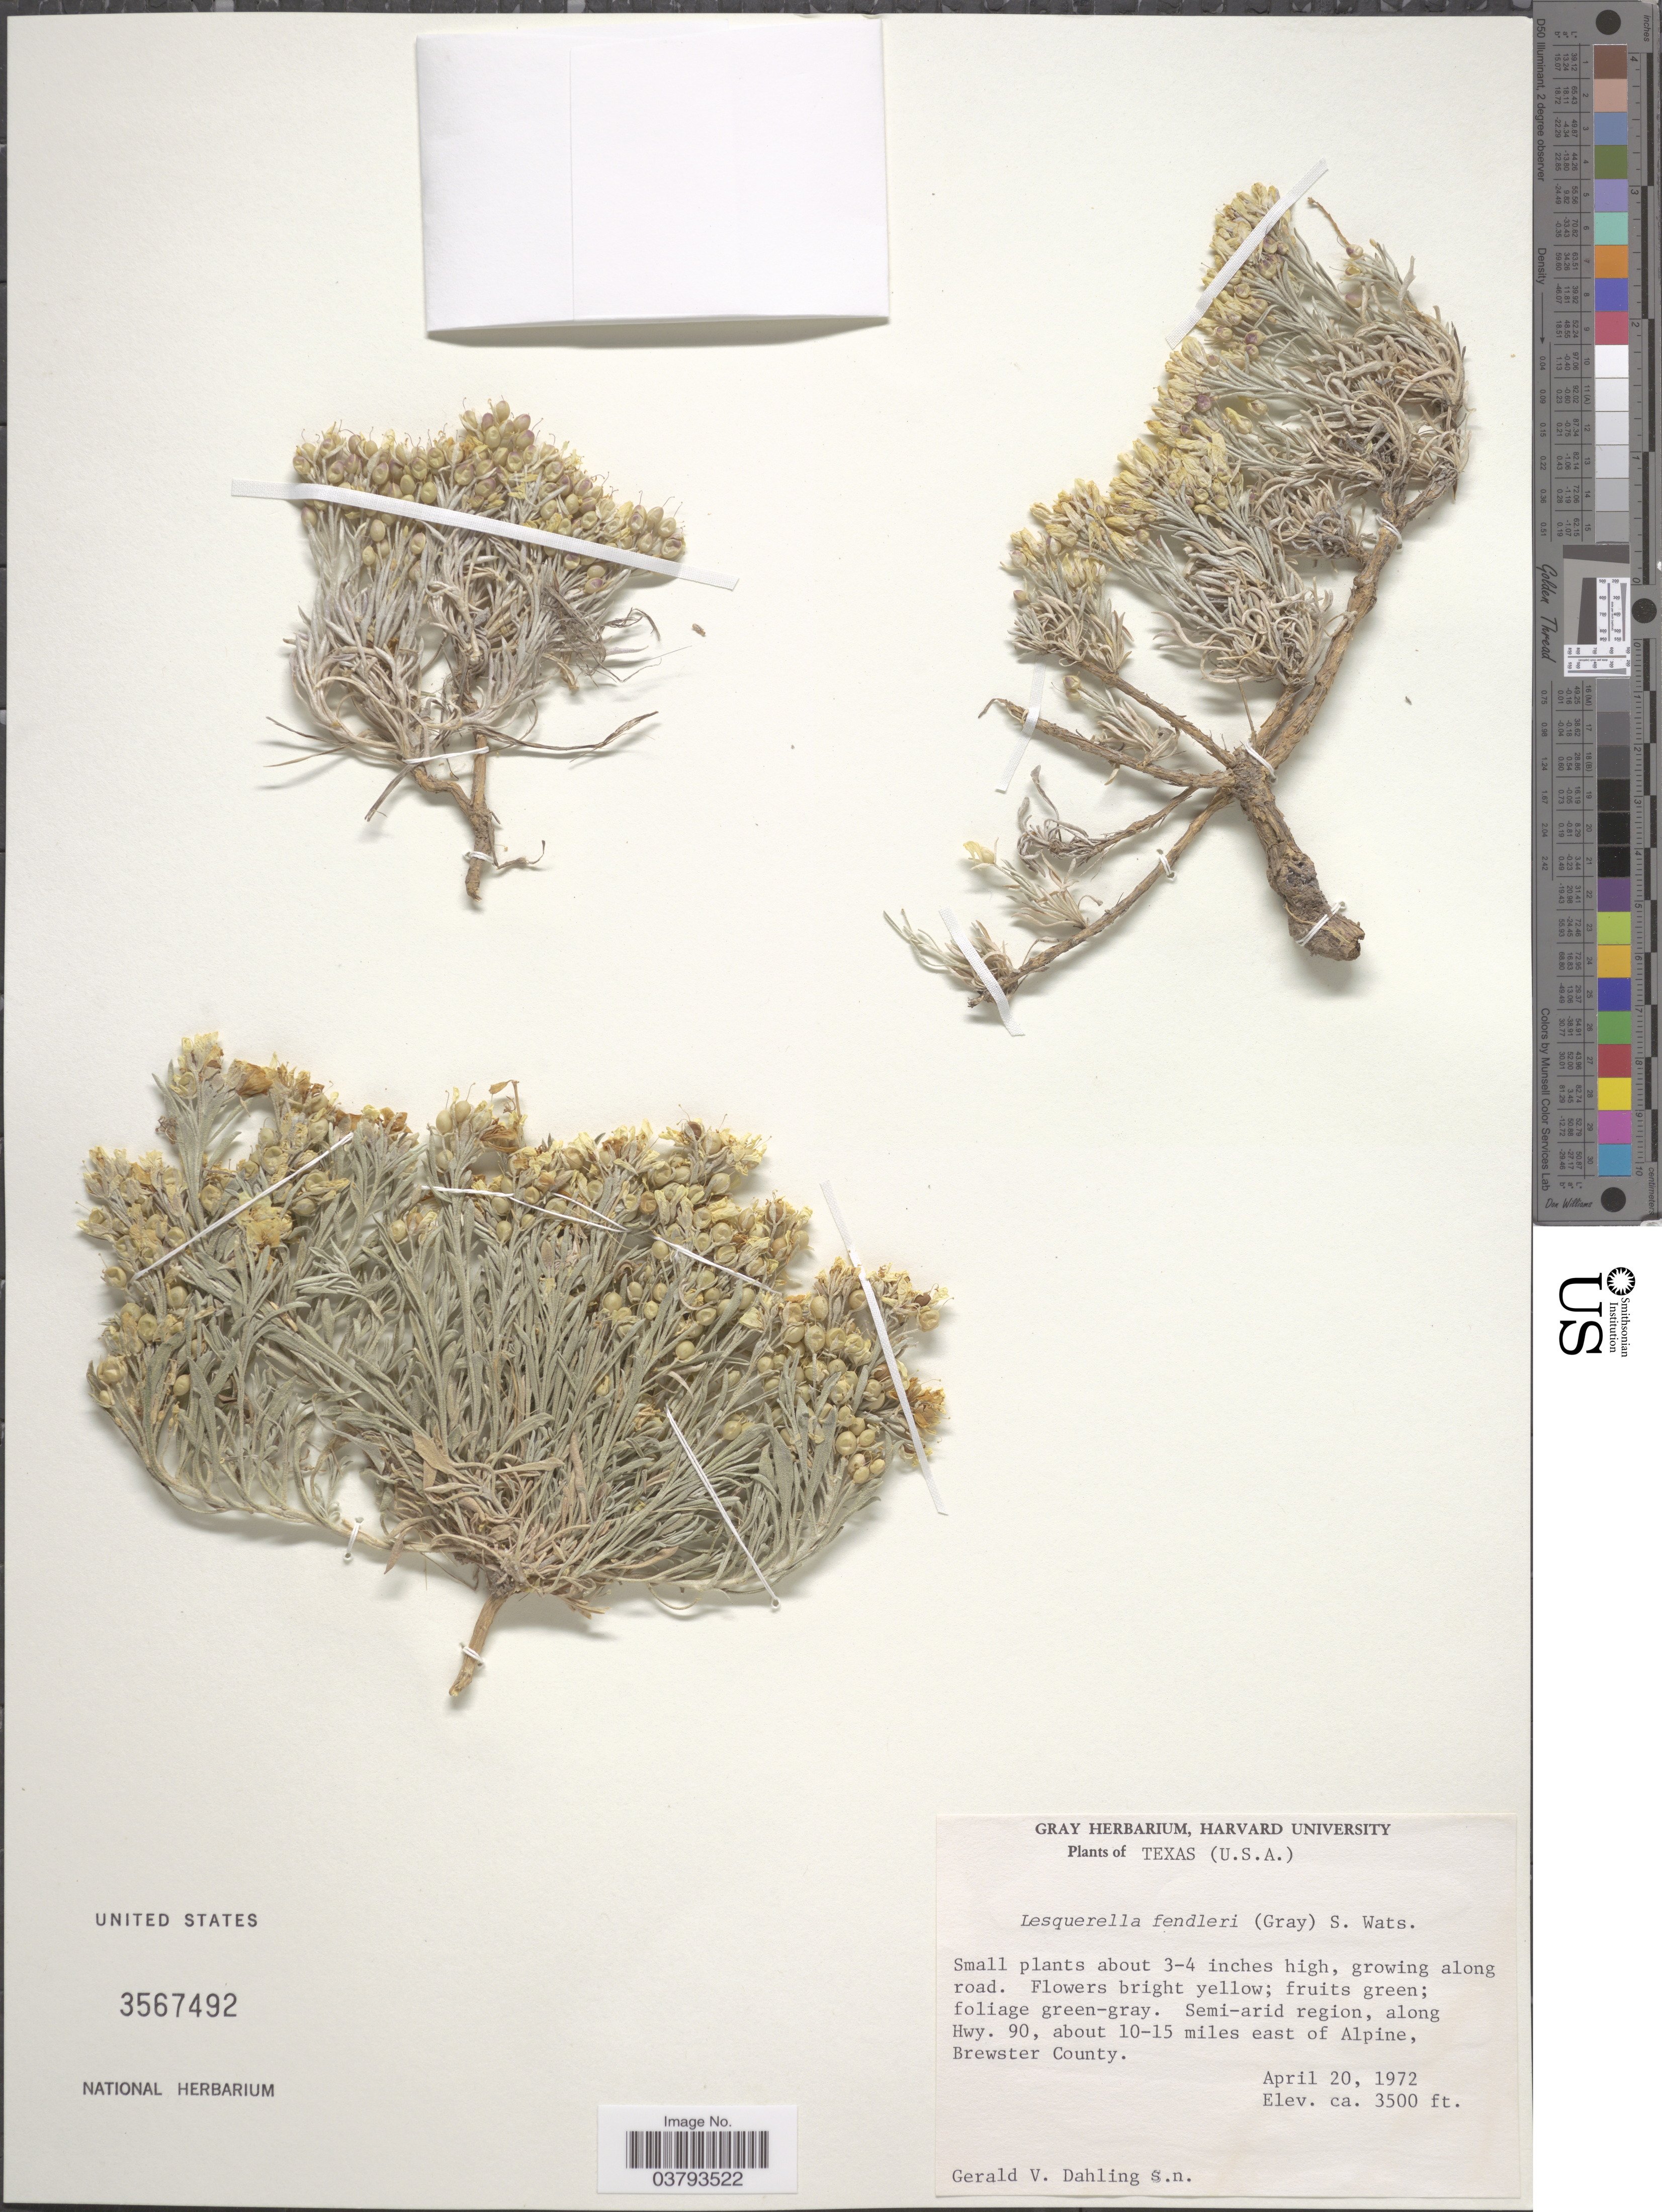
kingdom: Plantae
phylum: Tracheophyta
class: Magnoliopsida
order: Brassicales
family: Brassicaceae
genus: Lesquerella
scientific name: Lesquerella fendleri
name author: (A. Gray) S. Watson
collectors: G. Dahling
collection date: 1972-04-20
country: United States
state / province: Texas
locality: Semi-arid region, along Hwy. 90, about 10-15 miles east of Alpine, Brewster County.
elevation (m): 1067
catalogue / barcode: US 3567492